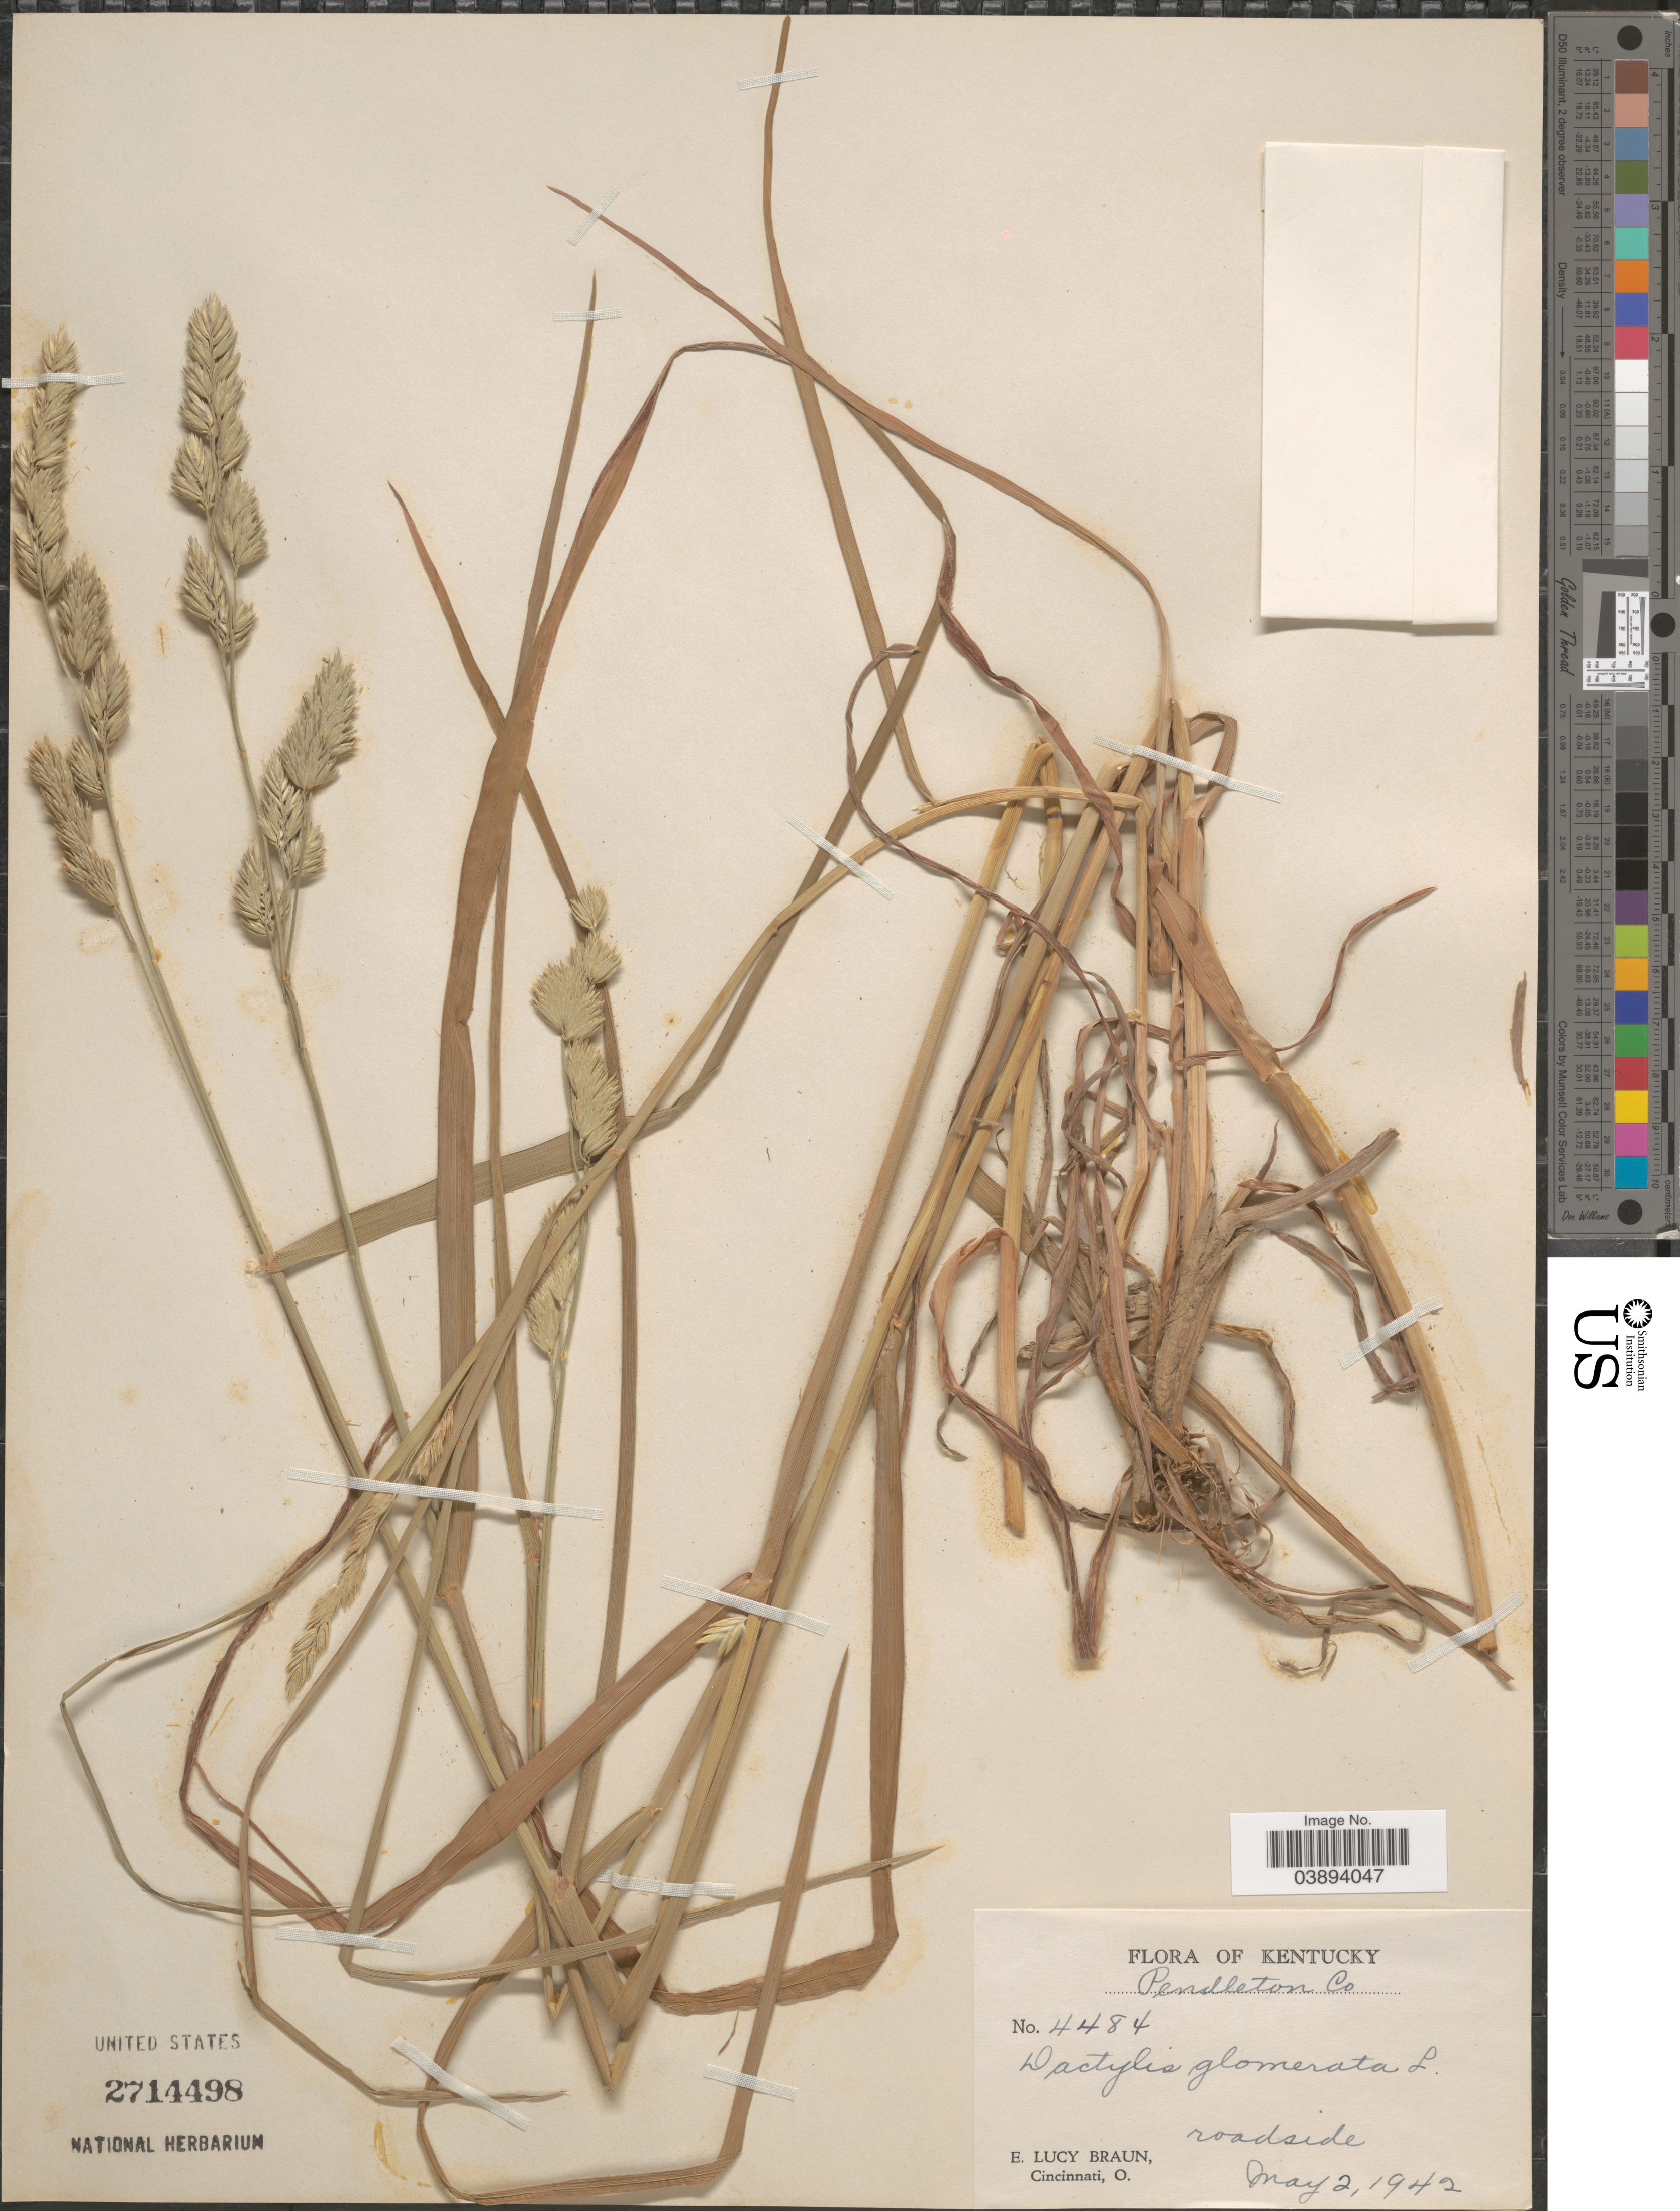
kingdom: Plantae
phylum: Tracheophyta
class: Liliopsida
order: Poales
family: Poaceae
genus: Dactylis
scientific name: Dactylis glomerata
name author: L.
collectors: E. L. Braun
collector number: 4484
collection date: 1942-05-02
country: United States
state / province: Kentucky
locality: Pendleton Co.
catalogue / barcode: US 2714498